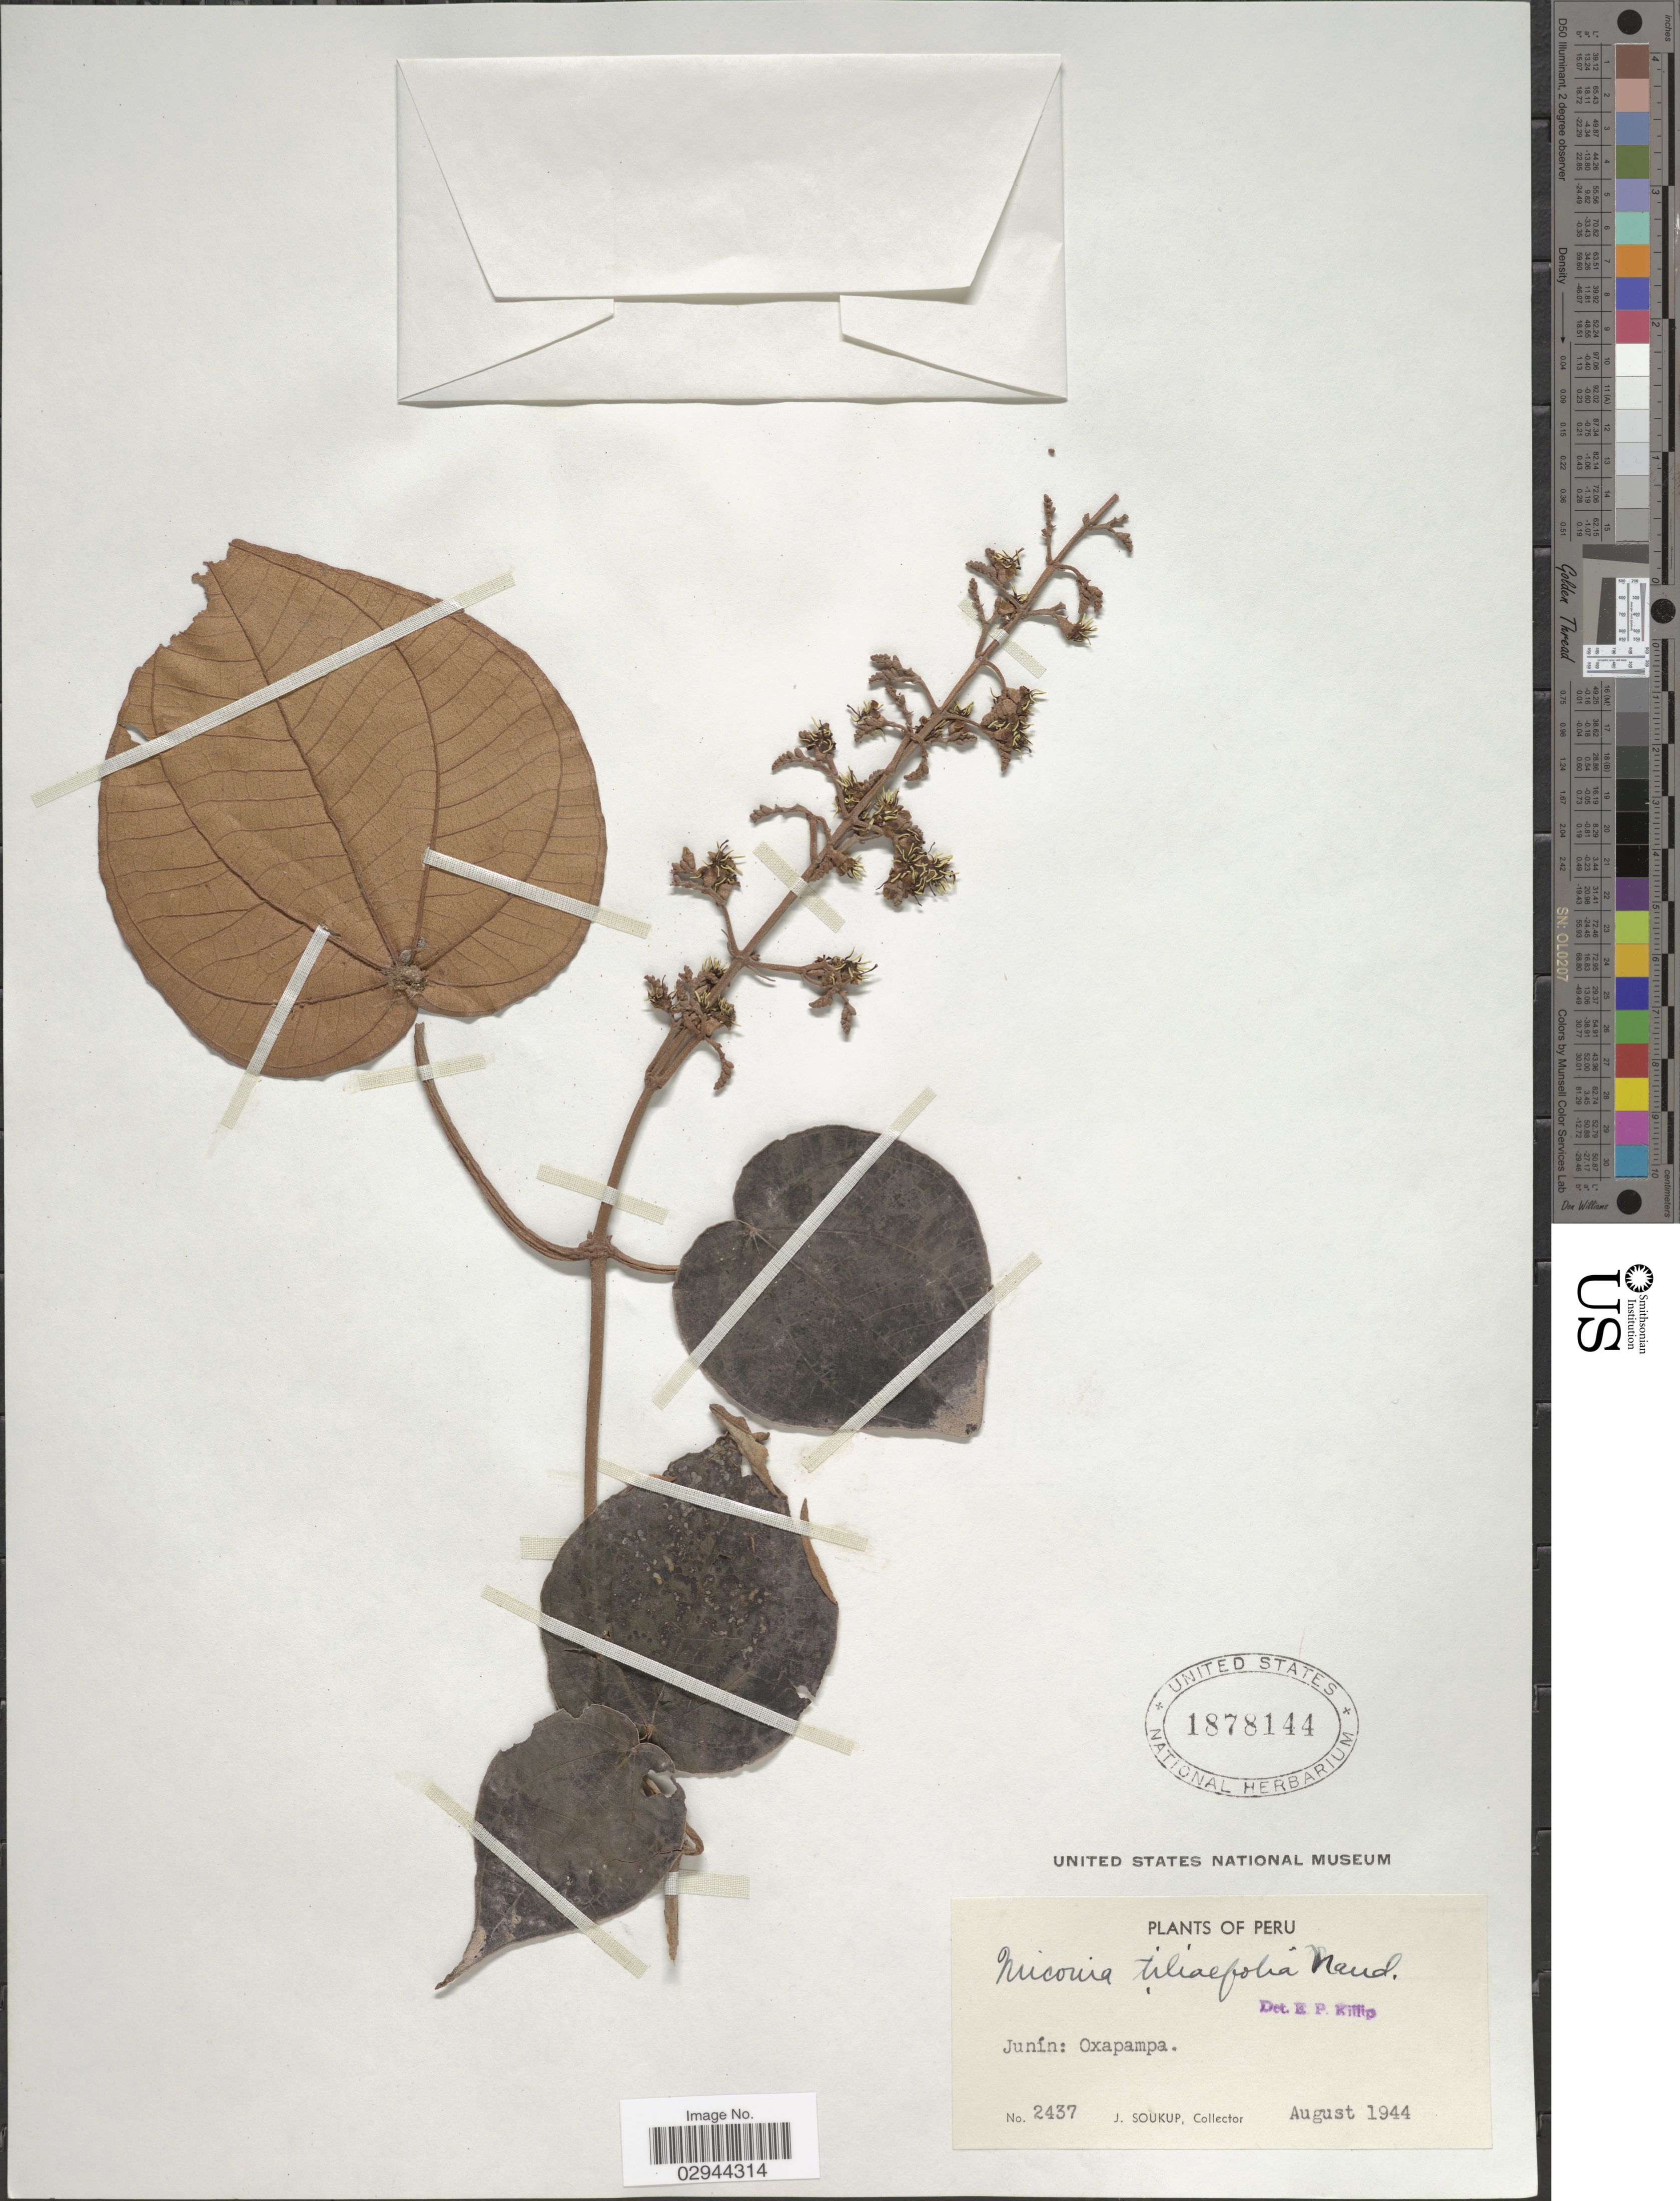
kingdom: Plantae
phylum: Tracheophyta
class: Magnoliopsida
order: Myrtales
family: Melastomataceae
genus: Miconia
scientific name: Miconia tiliifolia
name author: Naudin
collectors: J. Soukup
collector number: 2437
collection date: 1944-08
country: Peru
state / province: Junín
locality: Oxapampa.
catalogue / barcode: US 1878144